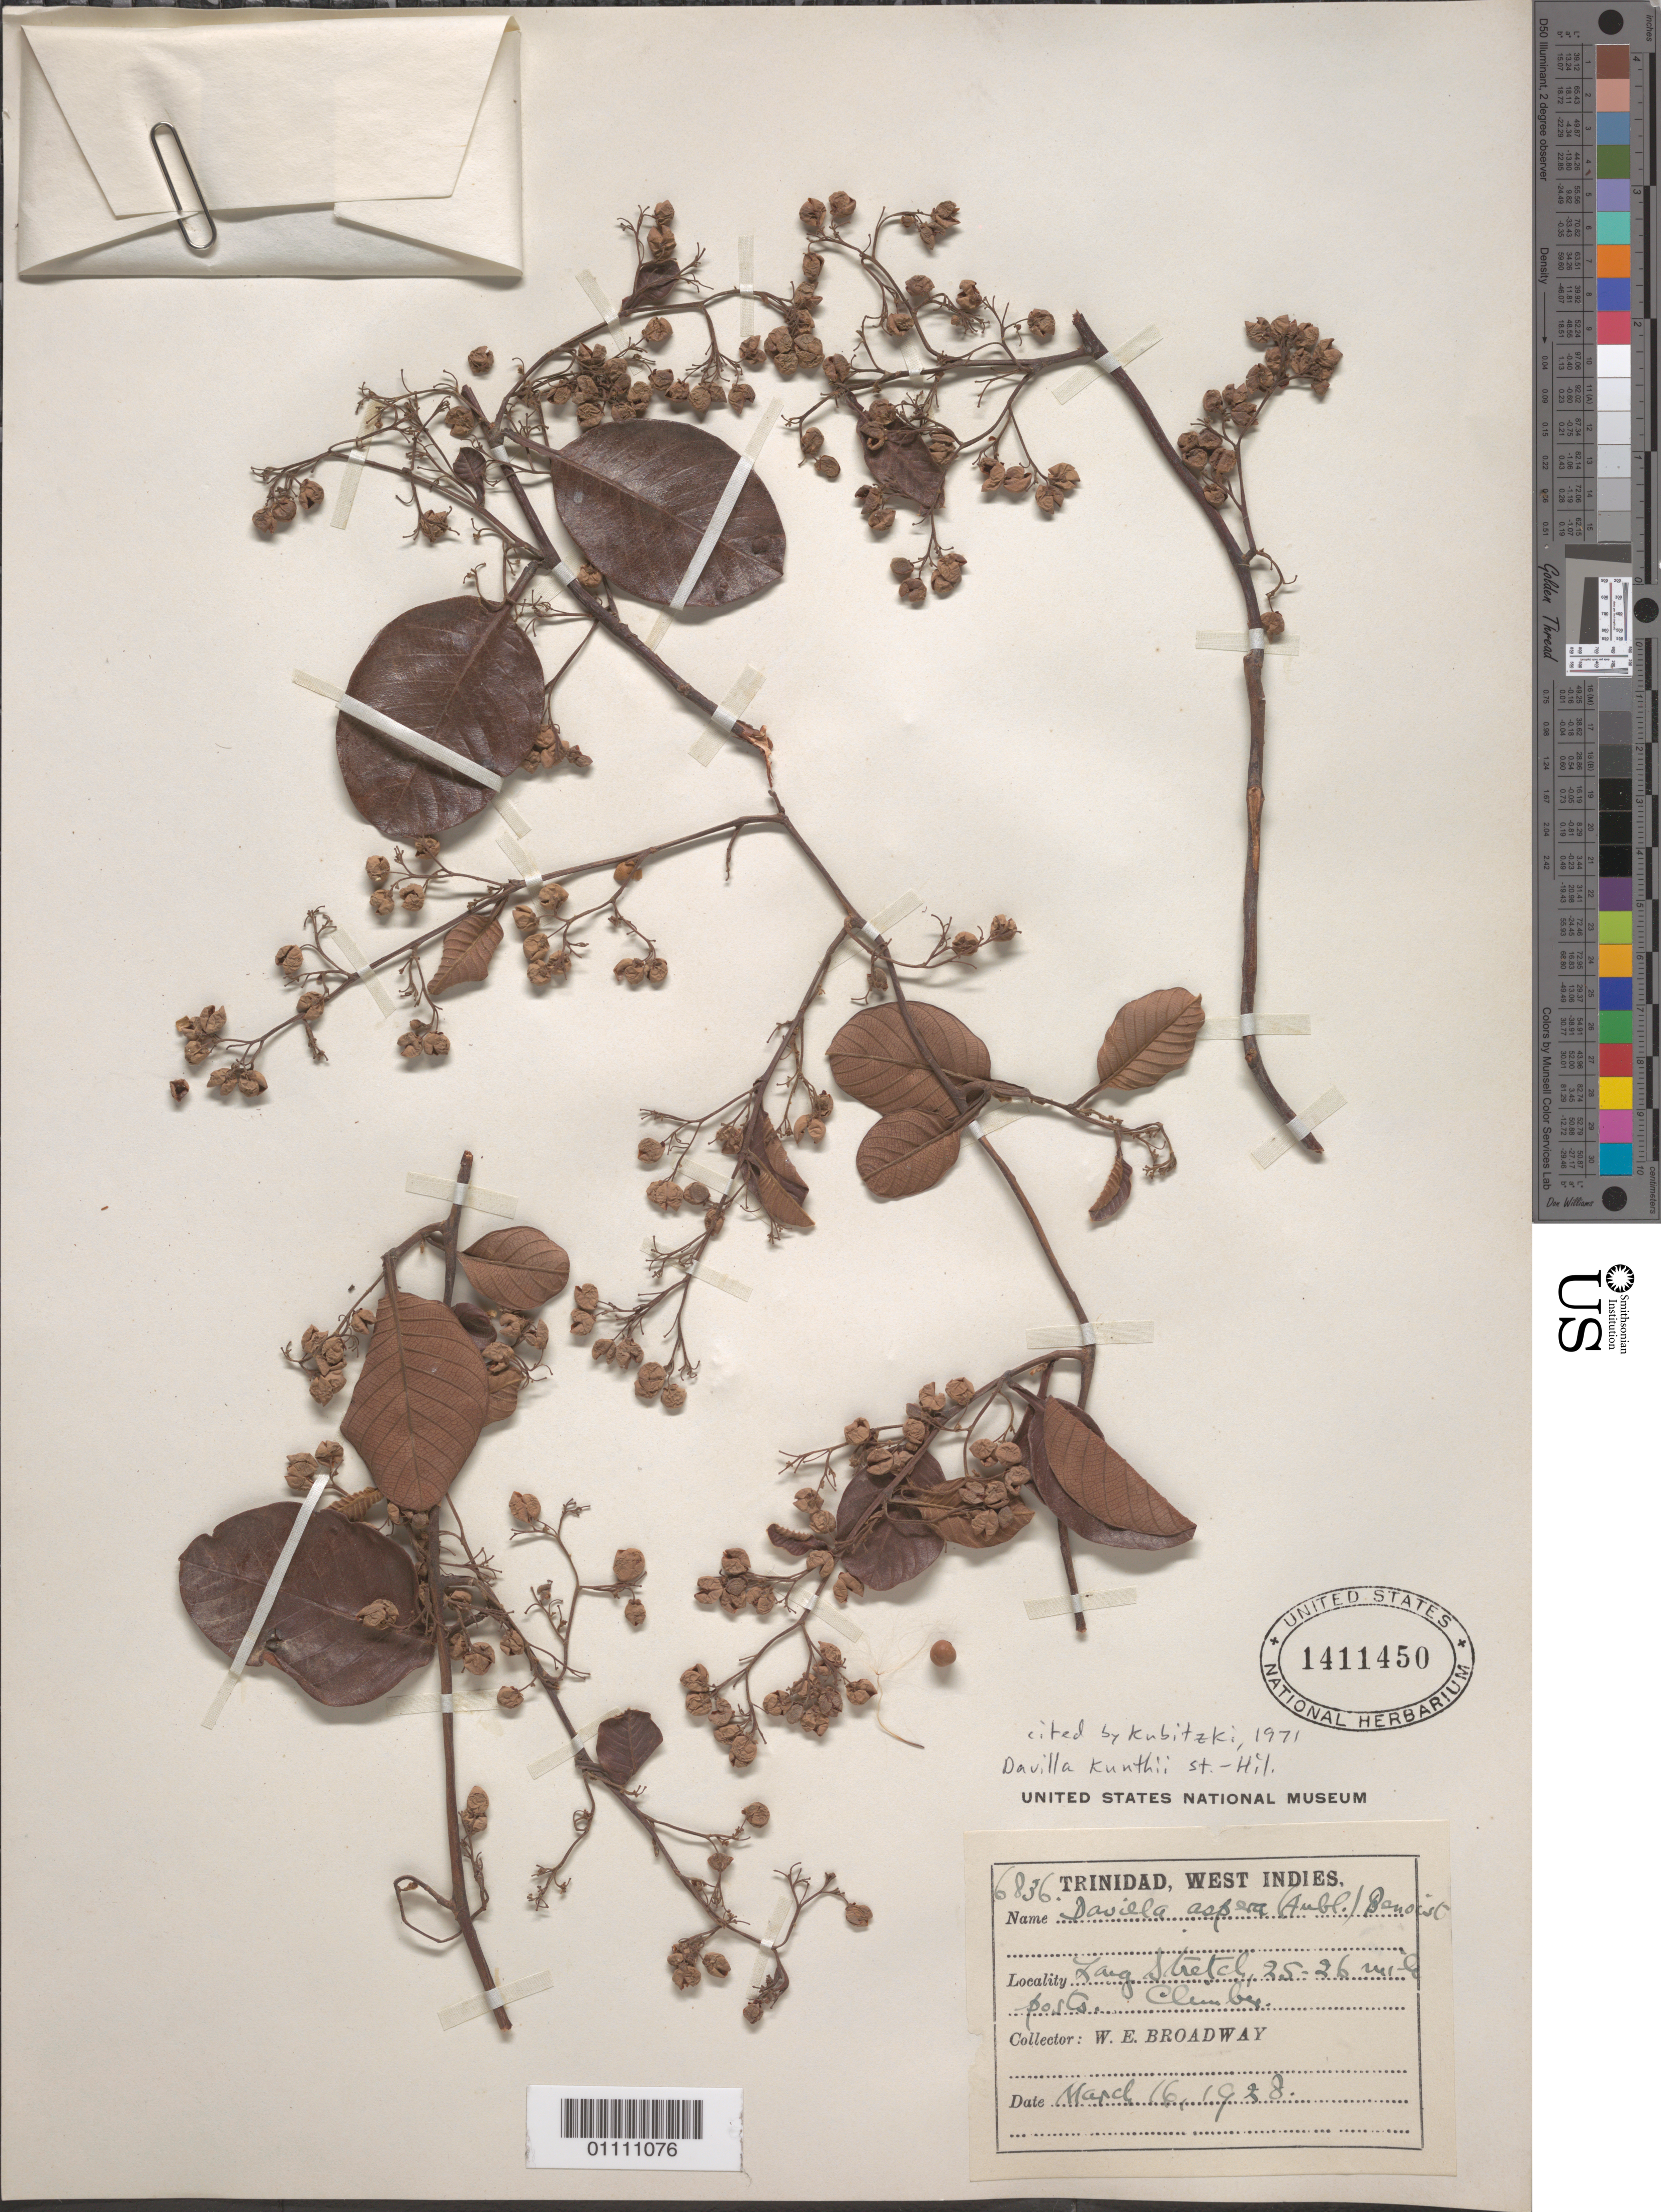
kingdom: Plantae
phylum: Tracheophyta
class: Magnoliopsida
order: Dilleniales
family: Dilleniaceae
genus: Davilla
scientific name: Davilla kunthii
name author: A. St.-Hil.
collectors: W. E. Broadway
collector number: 6836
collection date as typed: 16 Mar 1928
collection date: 1928-03-16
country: Trinidad and Tobago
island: Trinidad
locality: Trinidad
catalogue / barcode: US 1411450